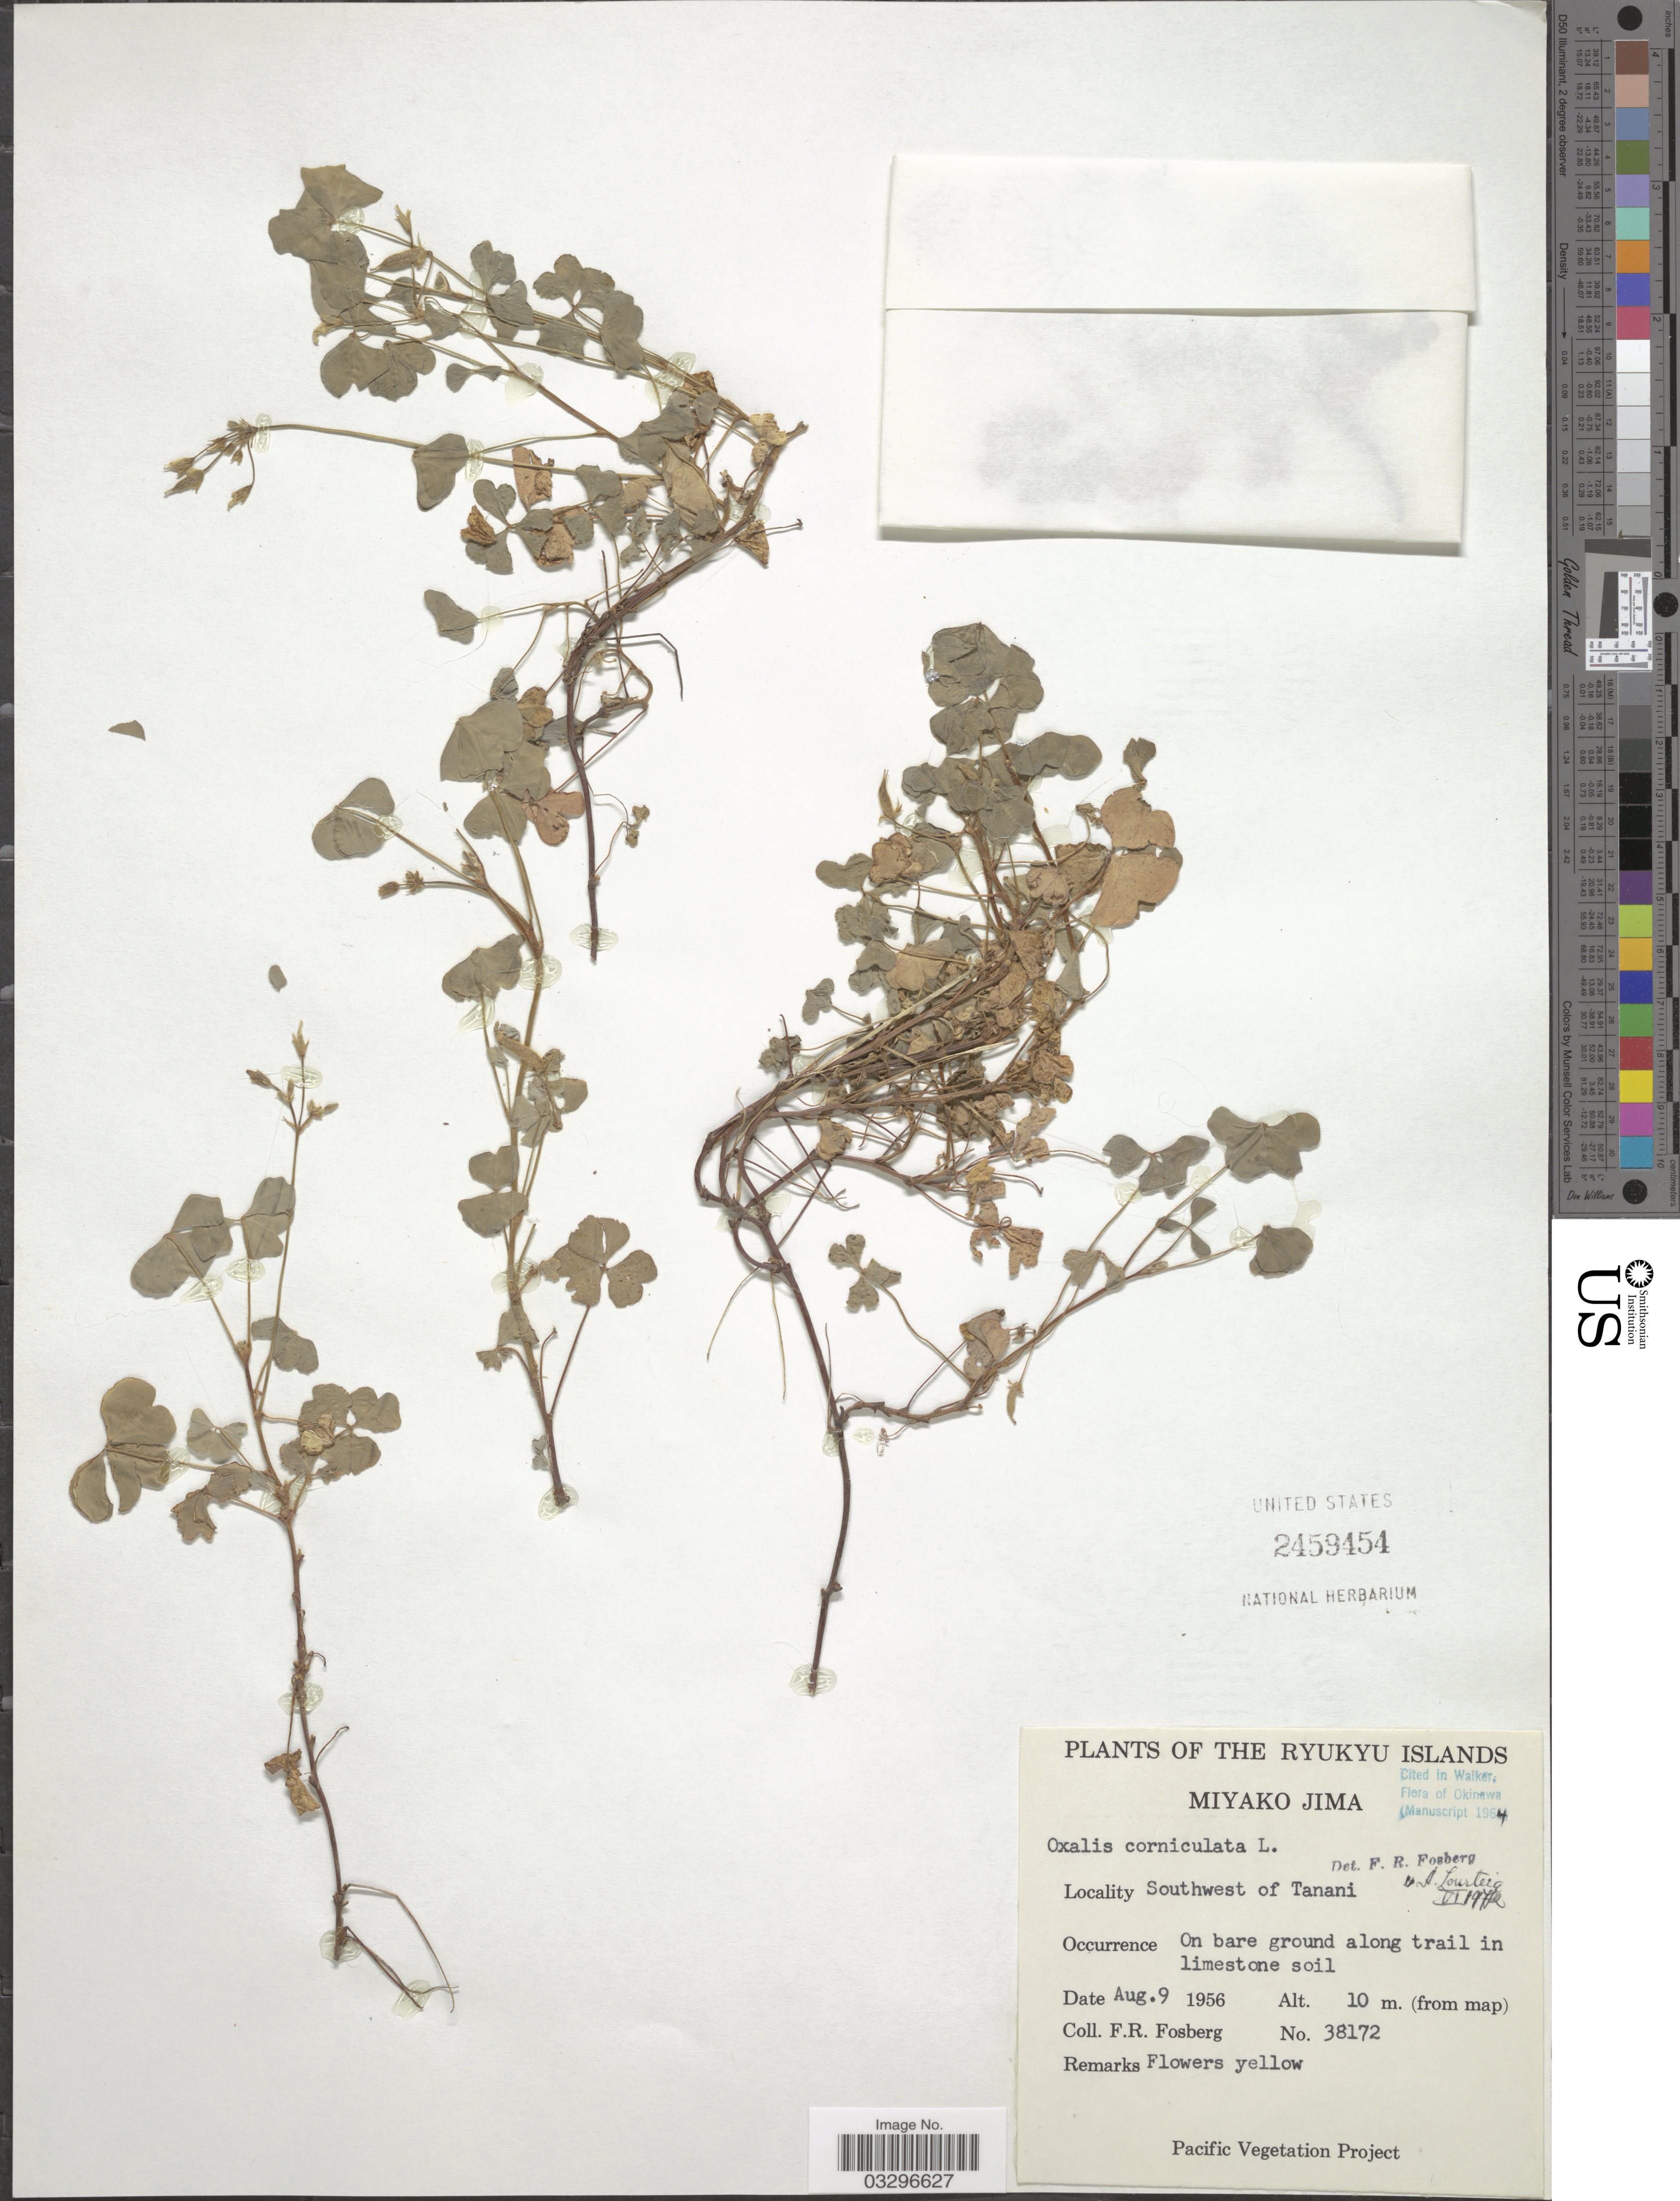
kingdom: Plantae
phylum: Tracheophyta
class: Magnoliopsida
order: Oxalidales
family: Oxalidaceae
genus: Oxalis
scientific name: Oxalis corniculata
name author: L.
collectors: F. R. Fosberg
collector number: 38172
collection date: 1956-08-09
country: Japan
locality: The Ryukyu Islands, Miyako Jima, Southwest of Tanani.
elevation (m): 10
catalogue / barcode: US 2459454